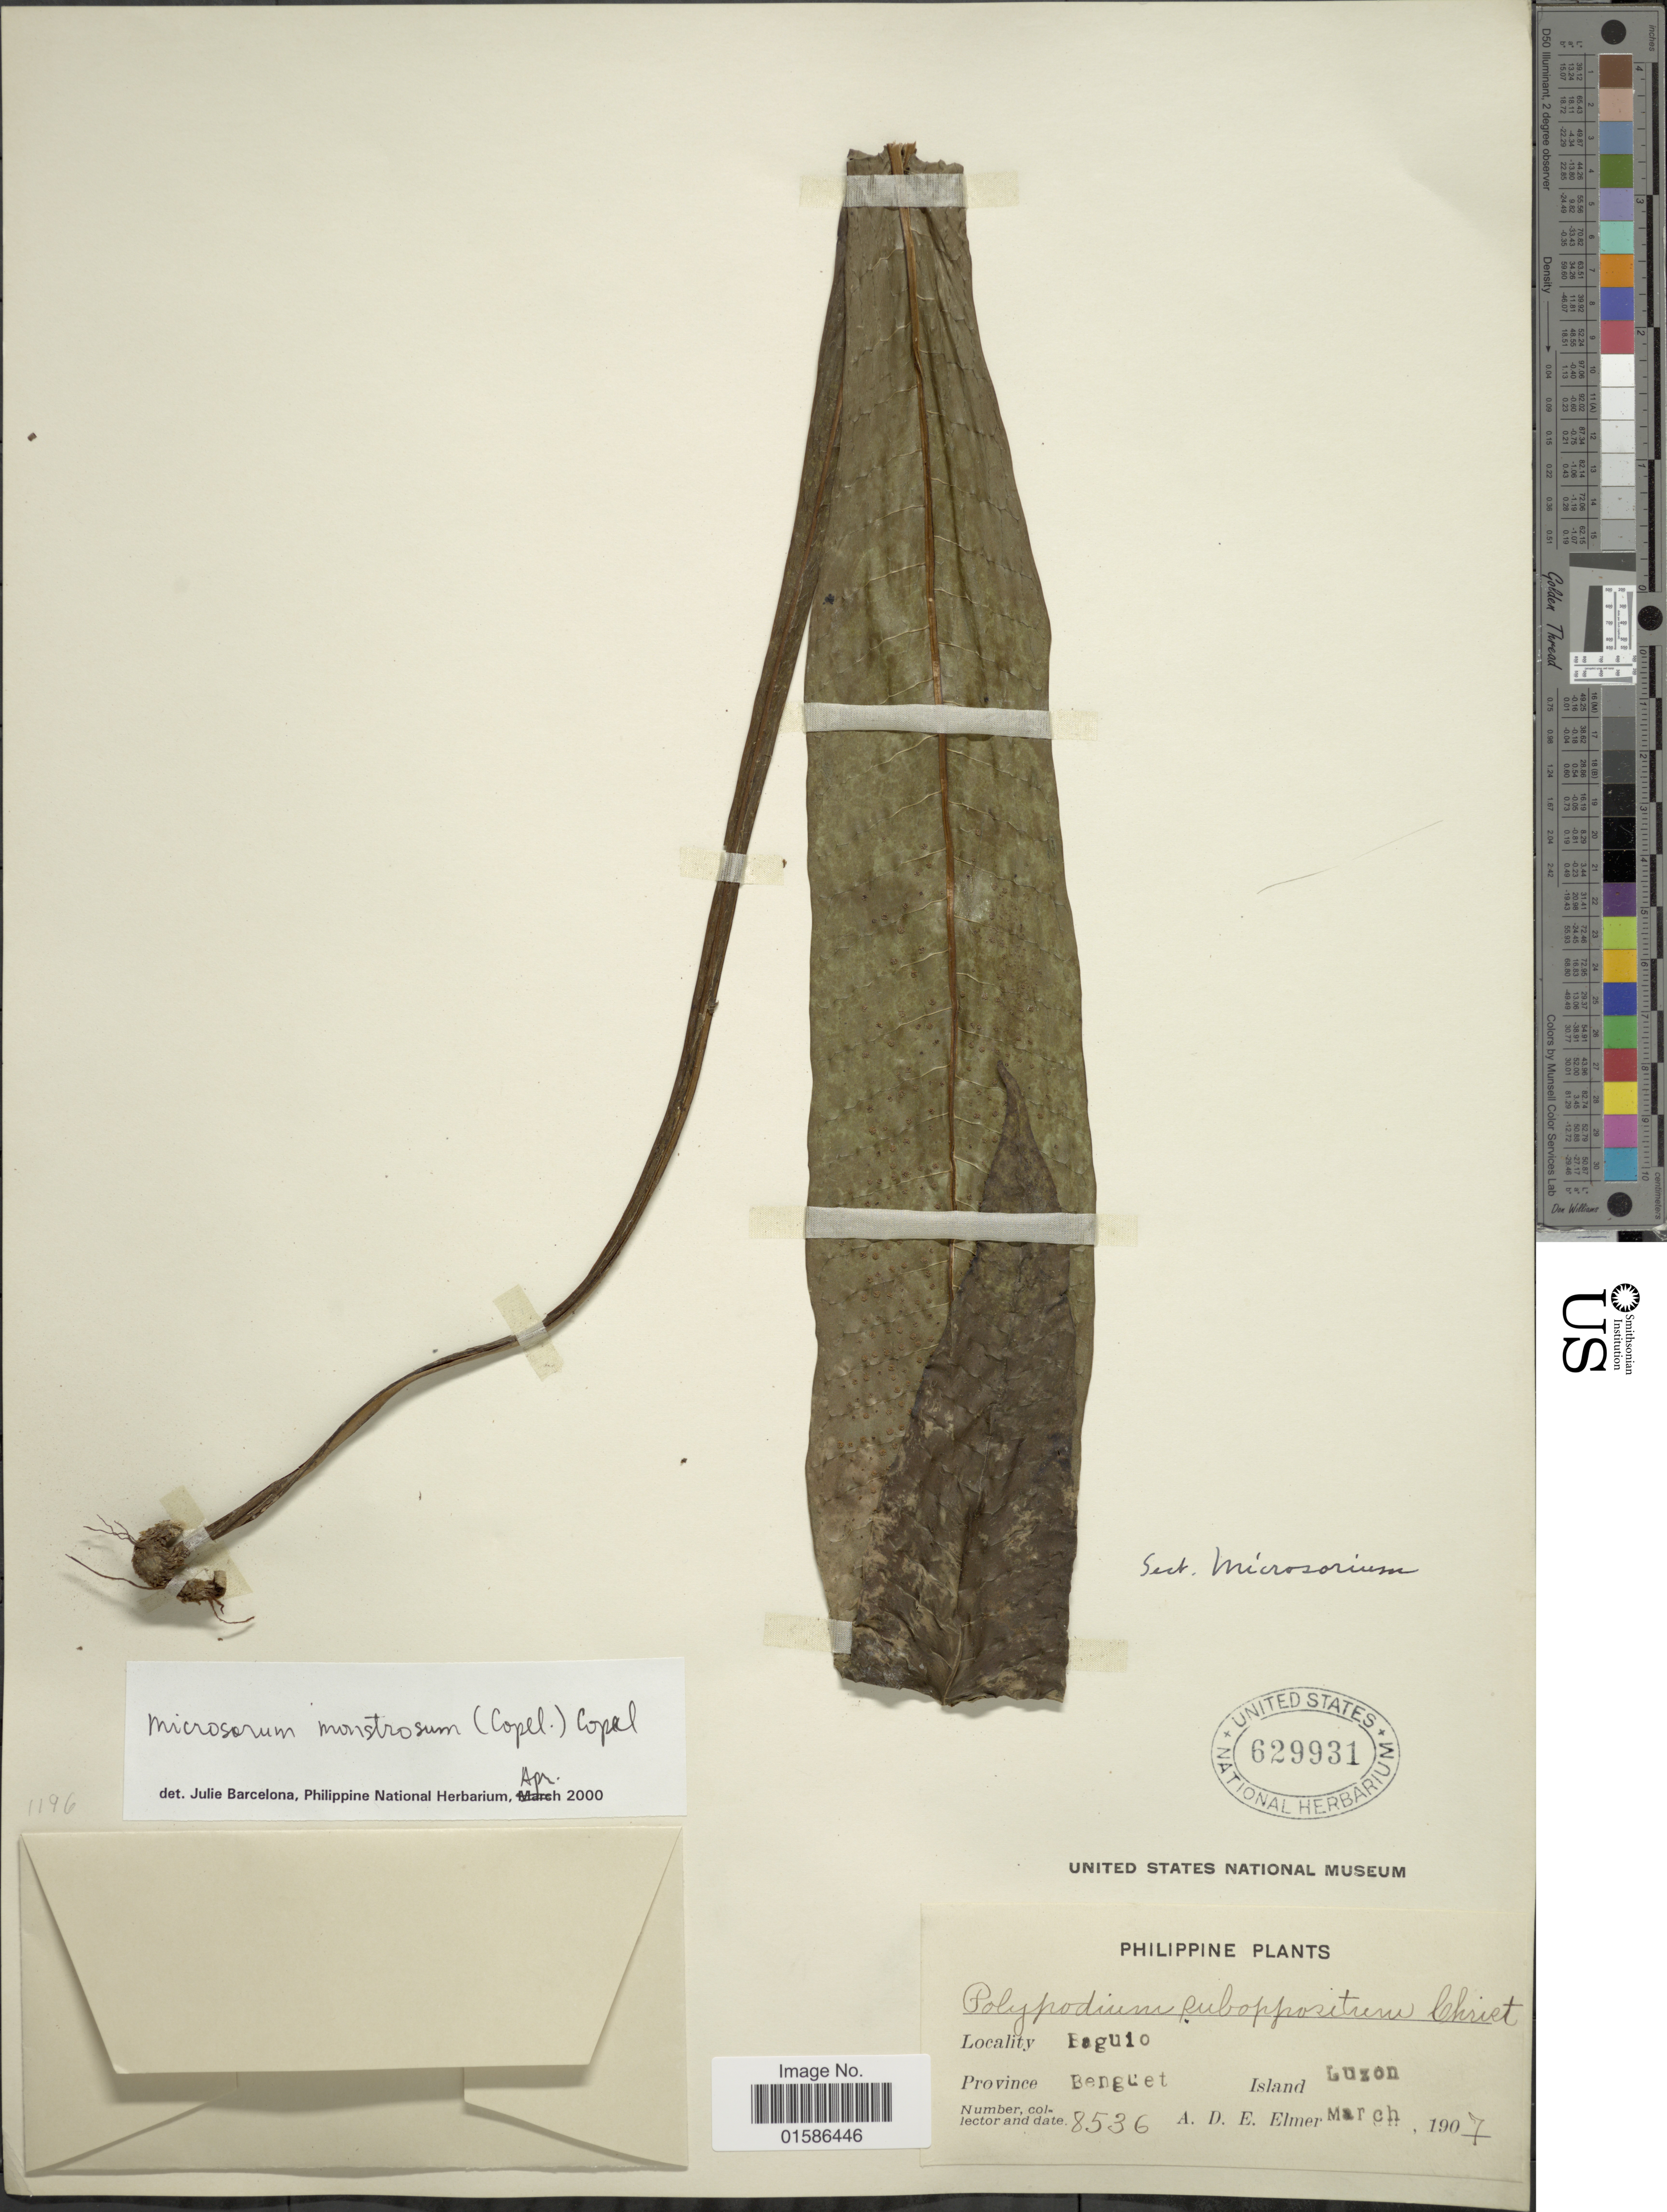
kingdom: Plantae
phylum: Tracheophyta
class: Polypodiopsida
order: Polypodiales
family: Polypodiaceae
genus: Microsorum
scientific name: Microsorum monstrosum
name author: (Copel.) Copel.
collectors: A. D. E. Elmer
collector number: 8536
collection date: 1907-03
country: Philippines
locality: Baguio, Province Benguet, Island Luzon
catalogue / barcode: US 629931